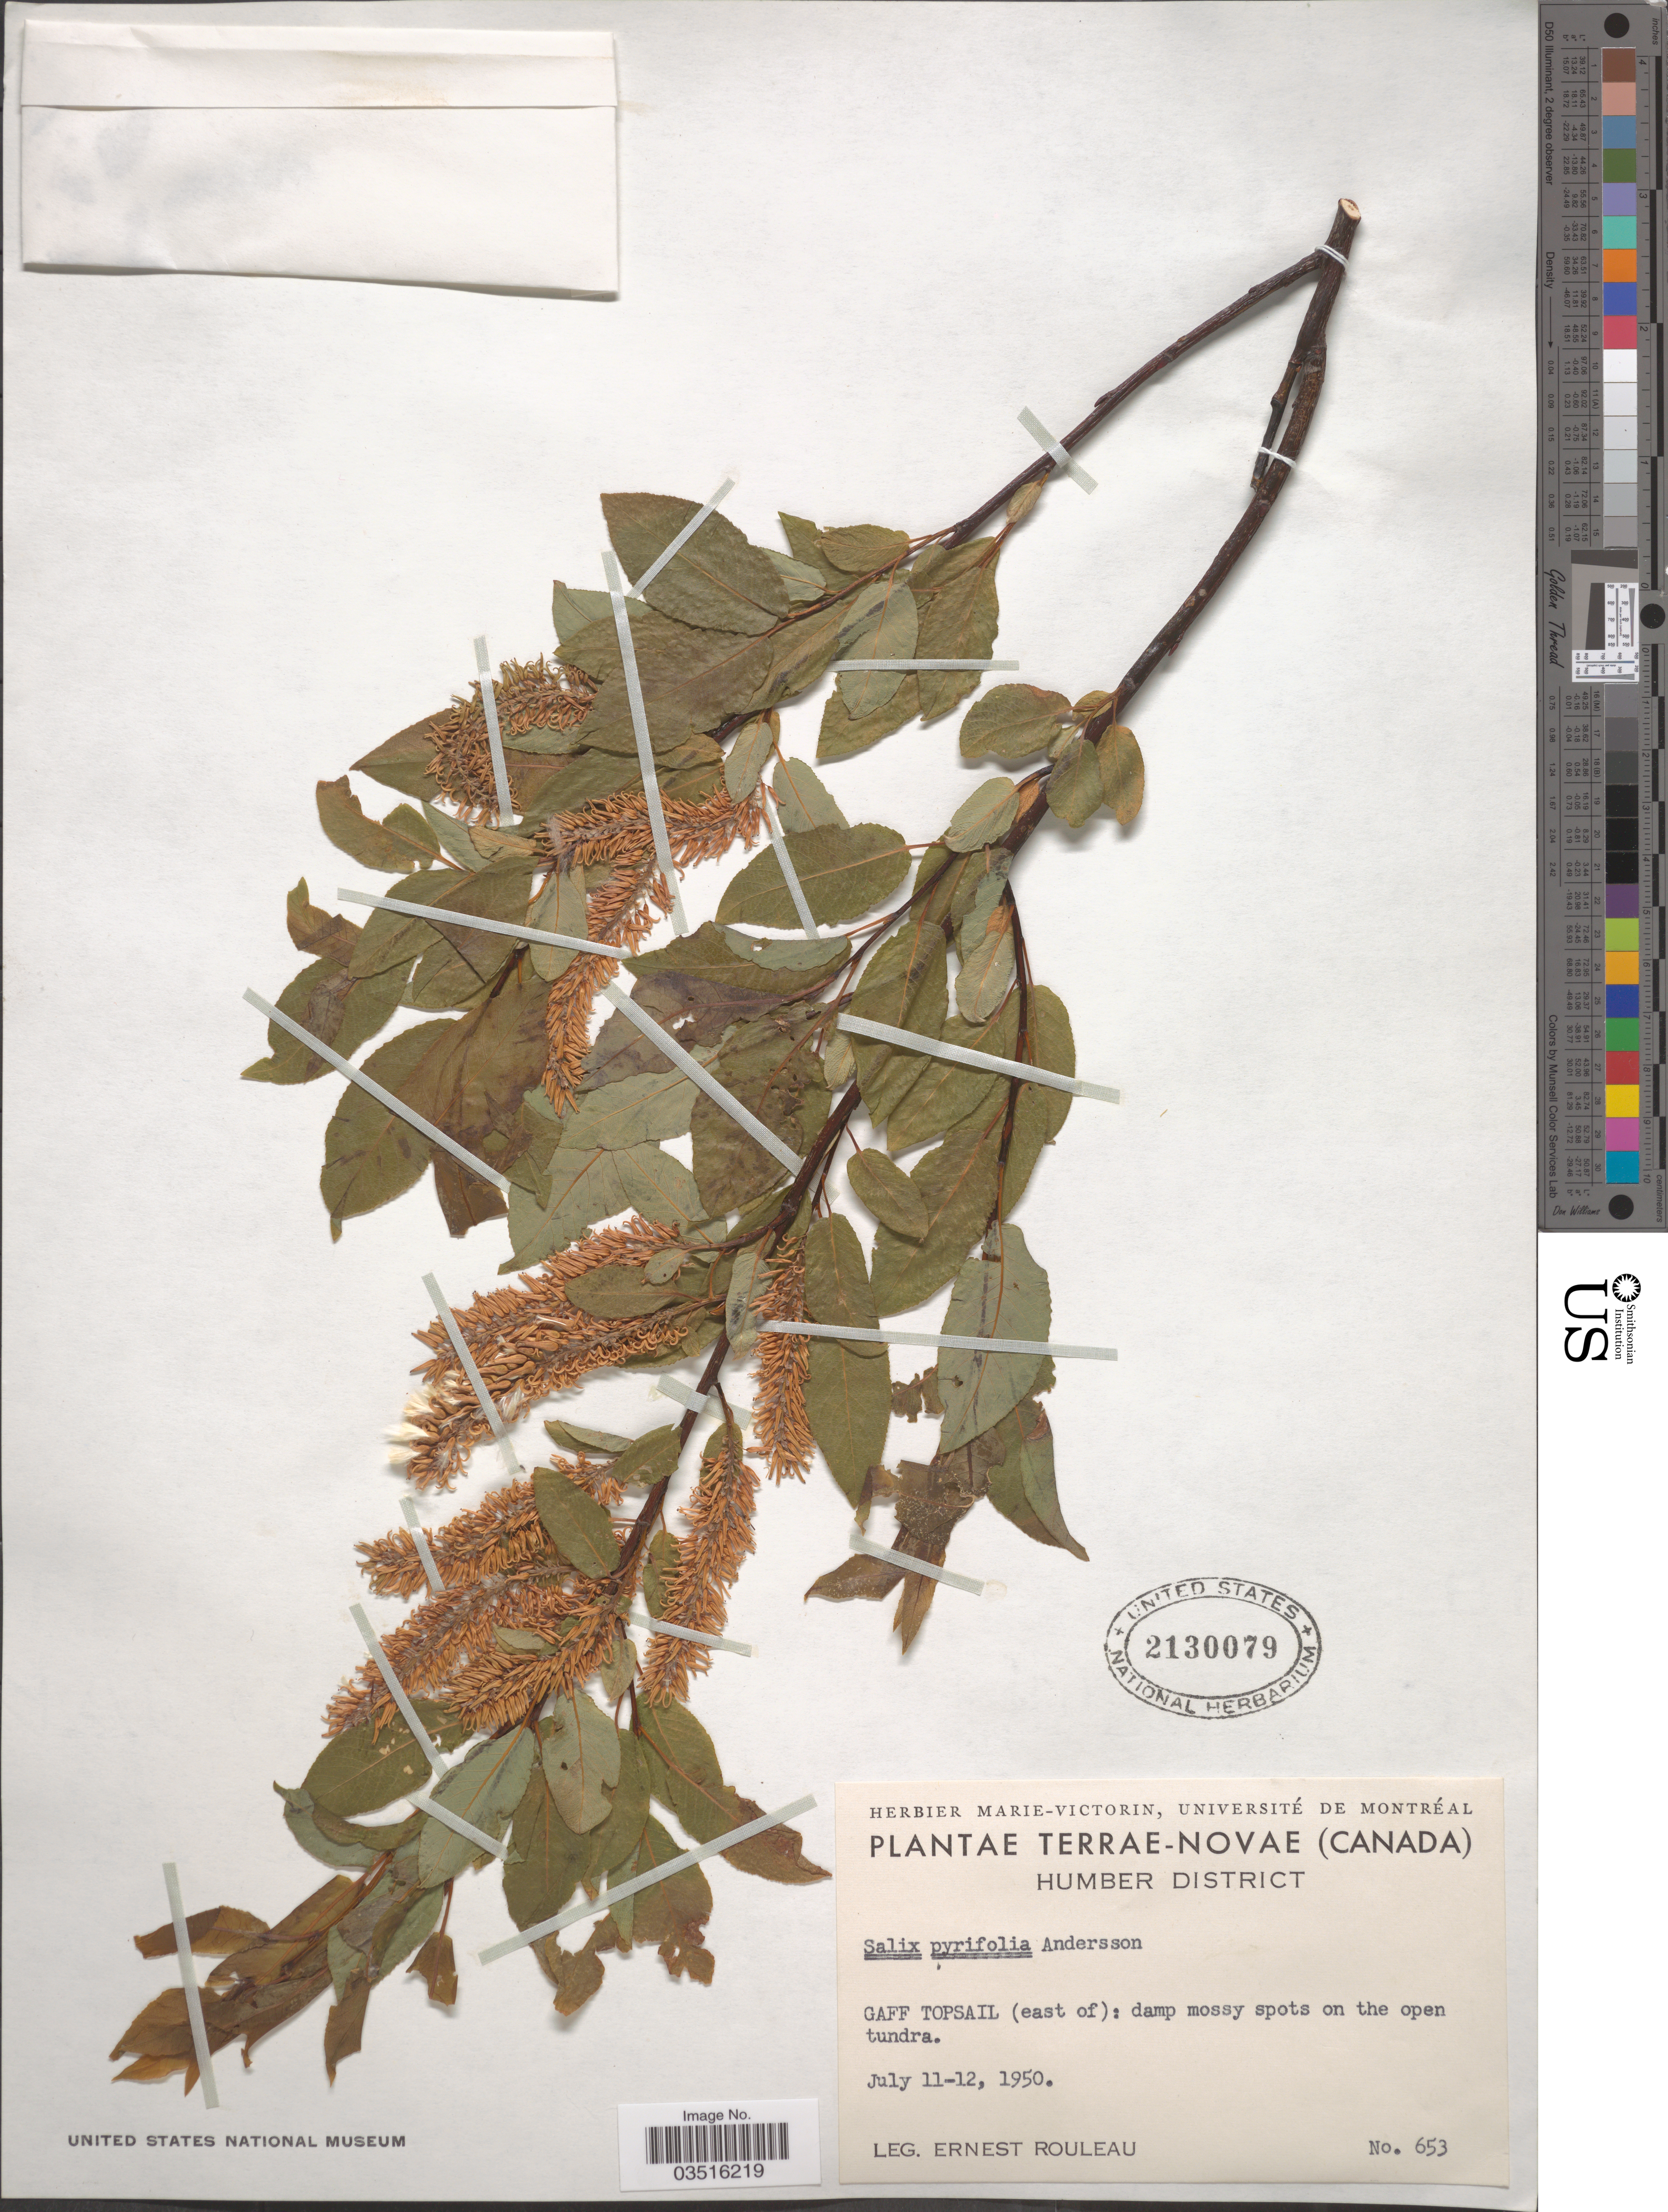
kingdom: Plantae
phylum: Tracheophyta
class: Magnoliopsida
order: Malpighiales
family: Salicaceae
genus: Salix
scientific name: Salix pyrifolia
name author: Ledeb.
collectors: E. Rouleau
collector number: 653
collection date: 1950-07-11/1950-07-12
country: Canada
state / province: Newfoundland and Labrador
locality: Terrae-Novae. Humber District. Gaff Topsail (east of): damp mossy spots on the open tundra.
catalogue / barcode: US 2130079